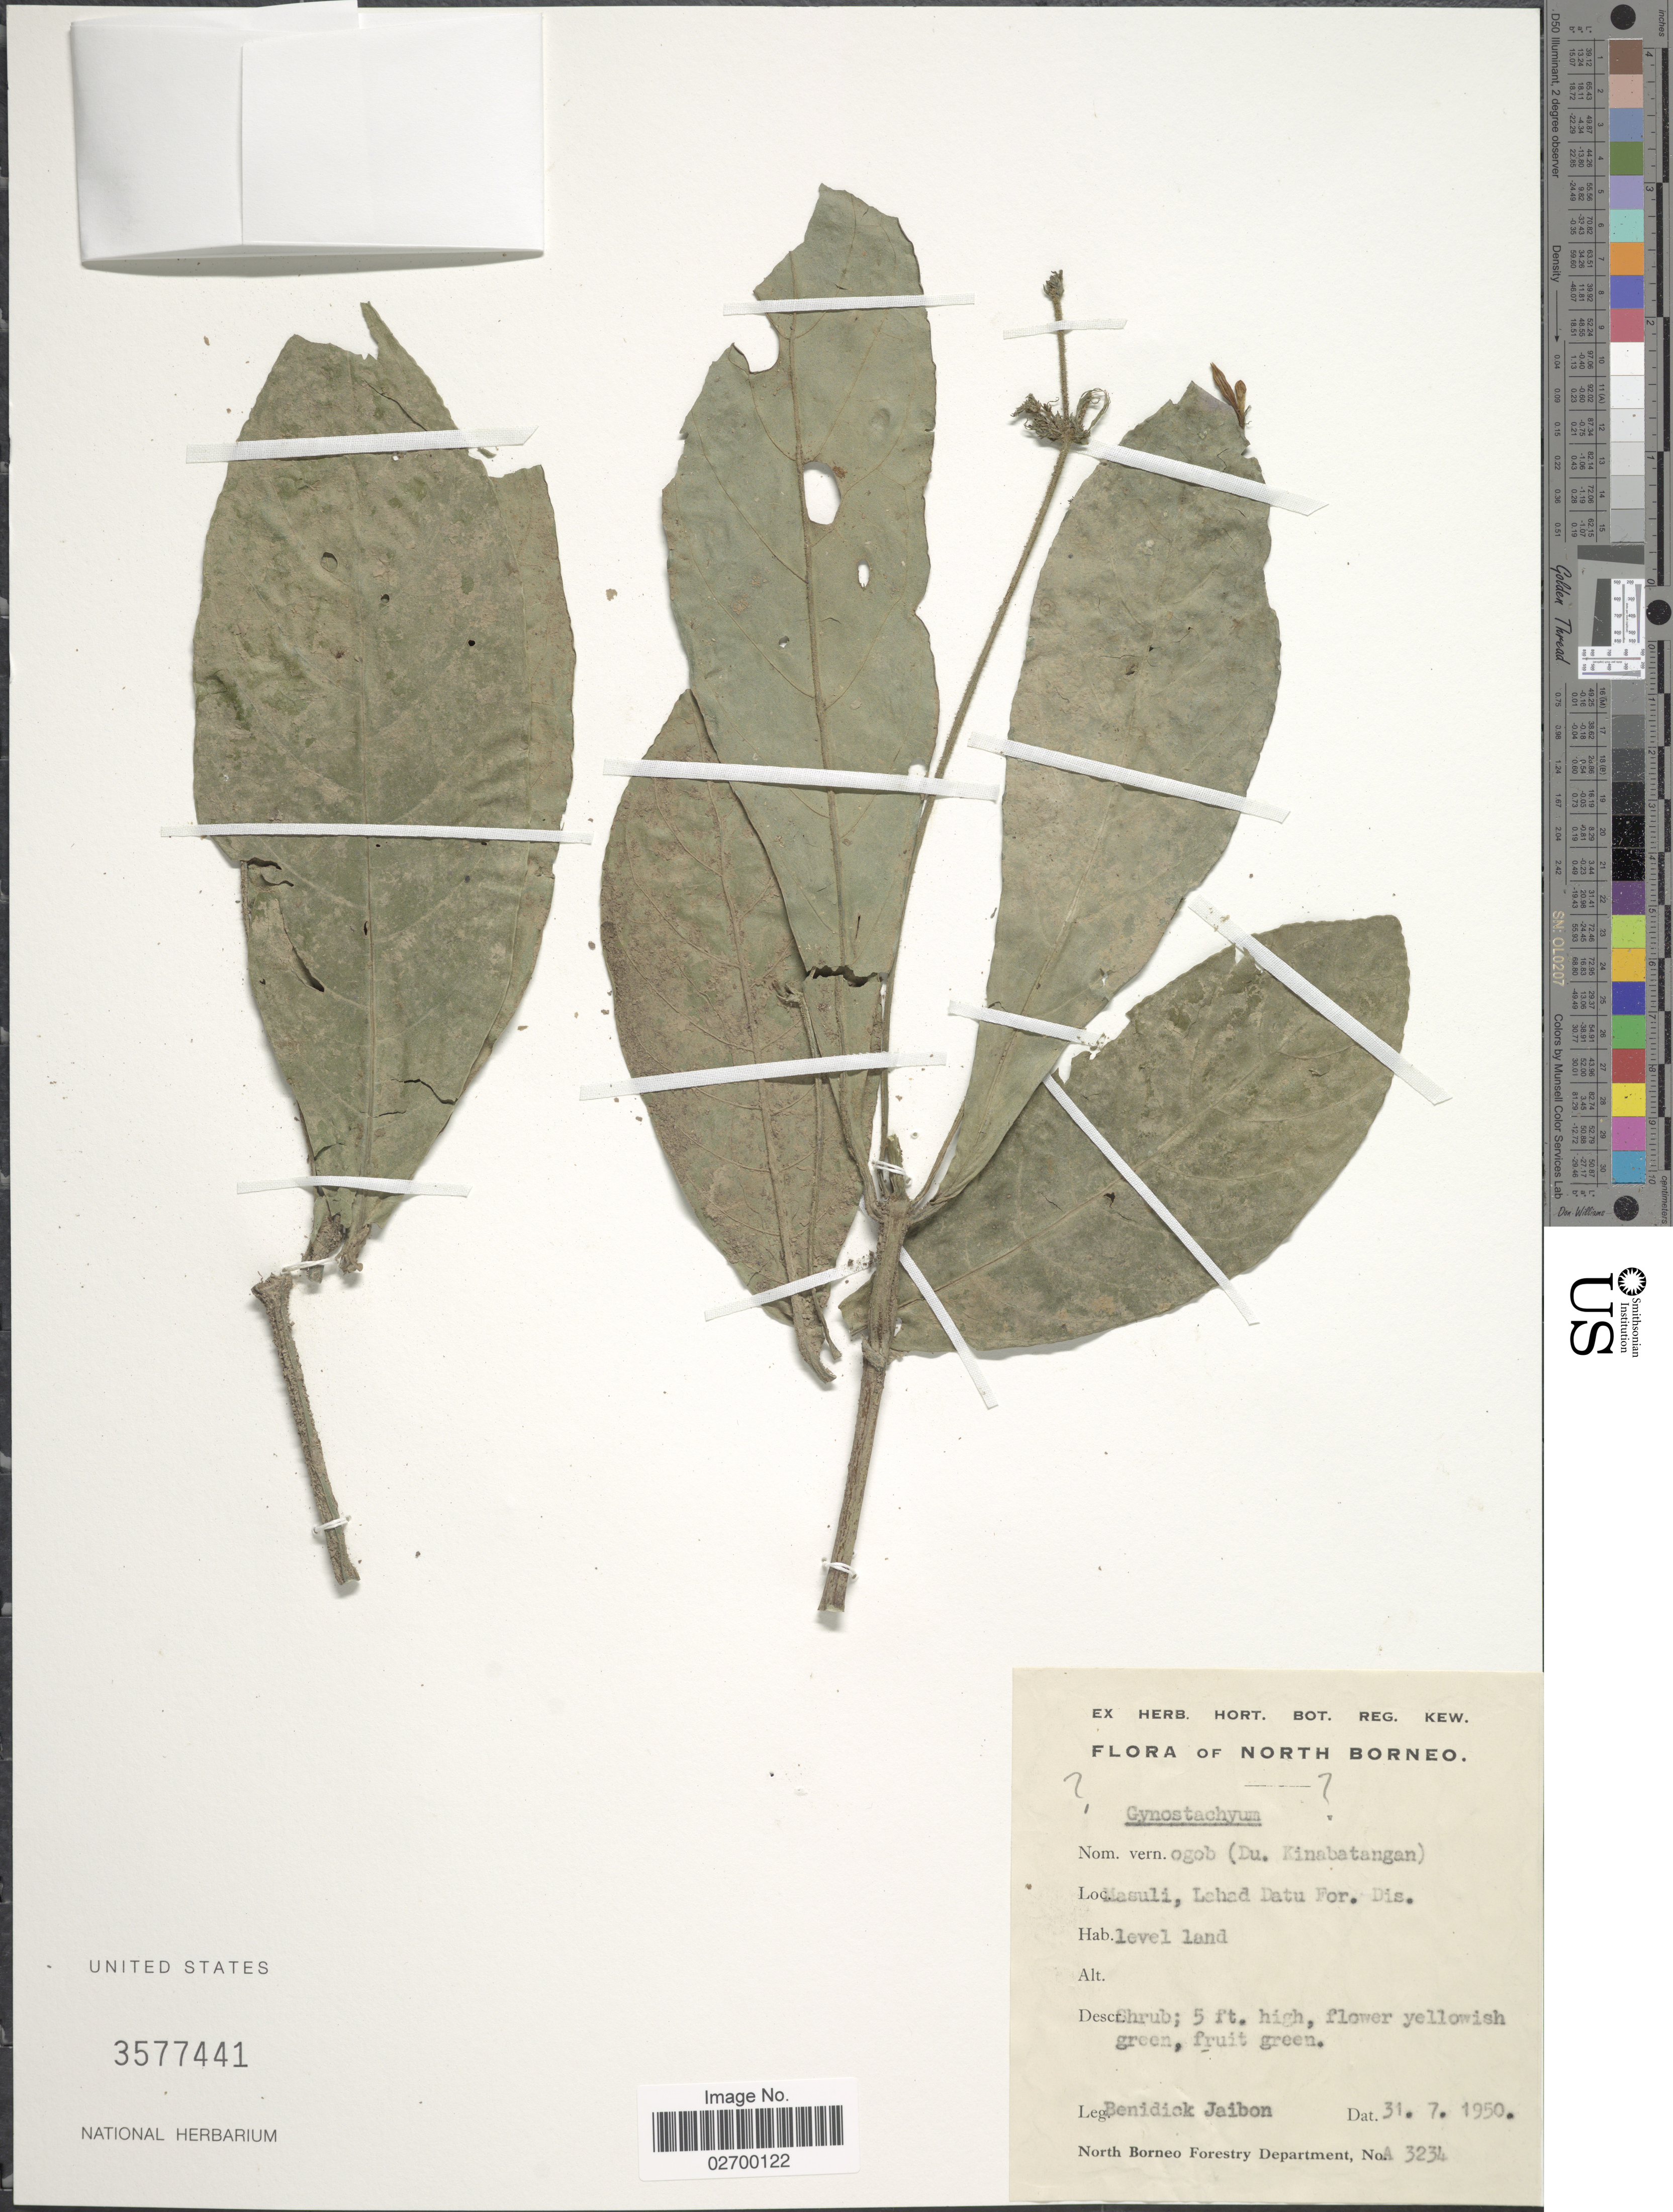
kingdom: Plantae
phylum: Tracheophyta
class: Magnoliopsida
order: Gentianales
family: Rubiaceae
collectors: B. Jaibon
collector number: A 3234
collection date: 1950-07-31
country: Malaysia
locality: North Borneo. Masuli, Lahad Datu For. Dis.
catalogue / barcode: US 3577441